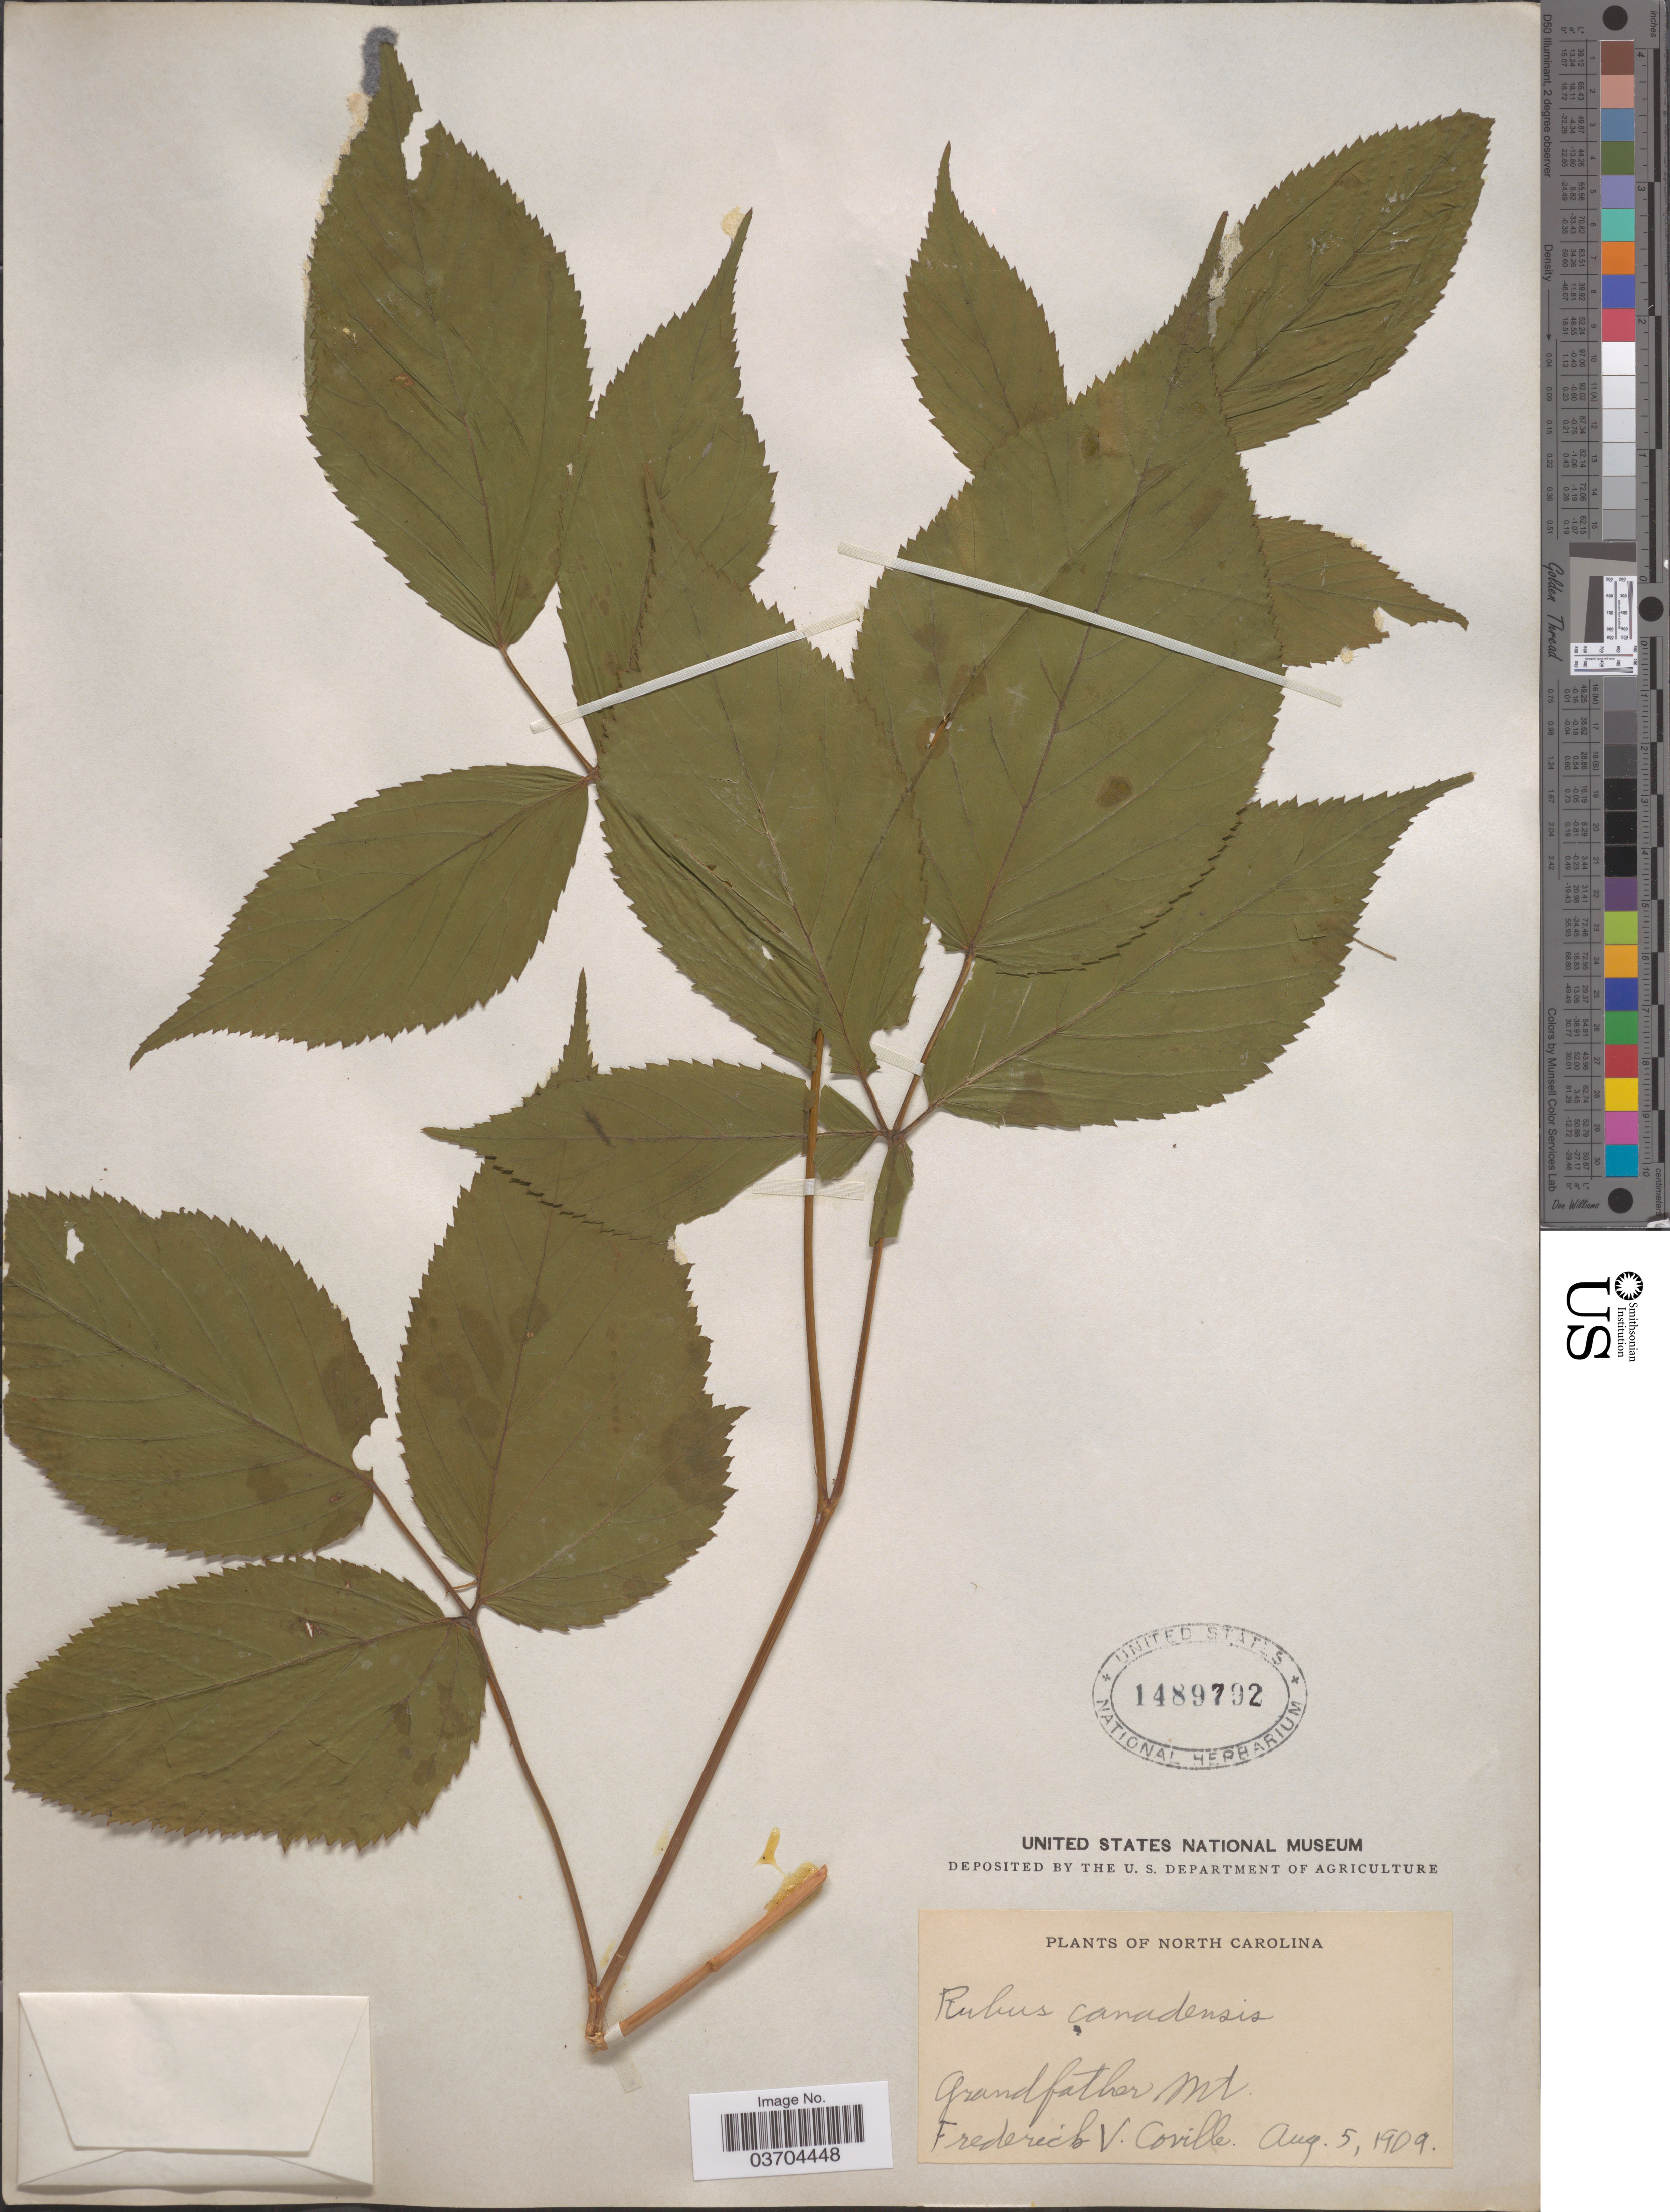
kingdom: Plantae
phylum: Tracheophyta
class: Magnoliopsida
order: Rosales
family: Rosaceae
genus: Rubus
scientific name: Rubus canadensis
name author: L.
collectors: F. V. Coville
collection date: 1909-08-05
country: United States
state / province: North Carolina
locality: Grandfather Mt.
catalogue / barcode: US 1489792